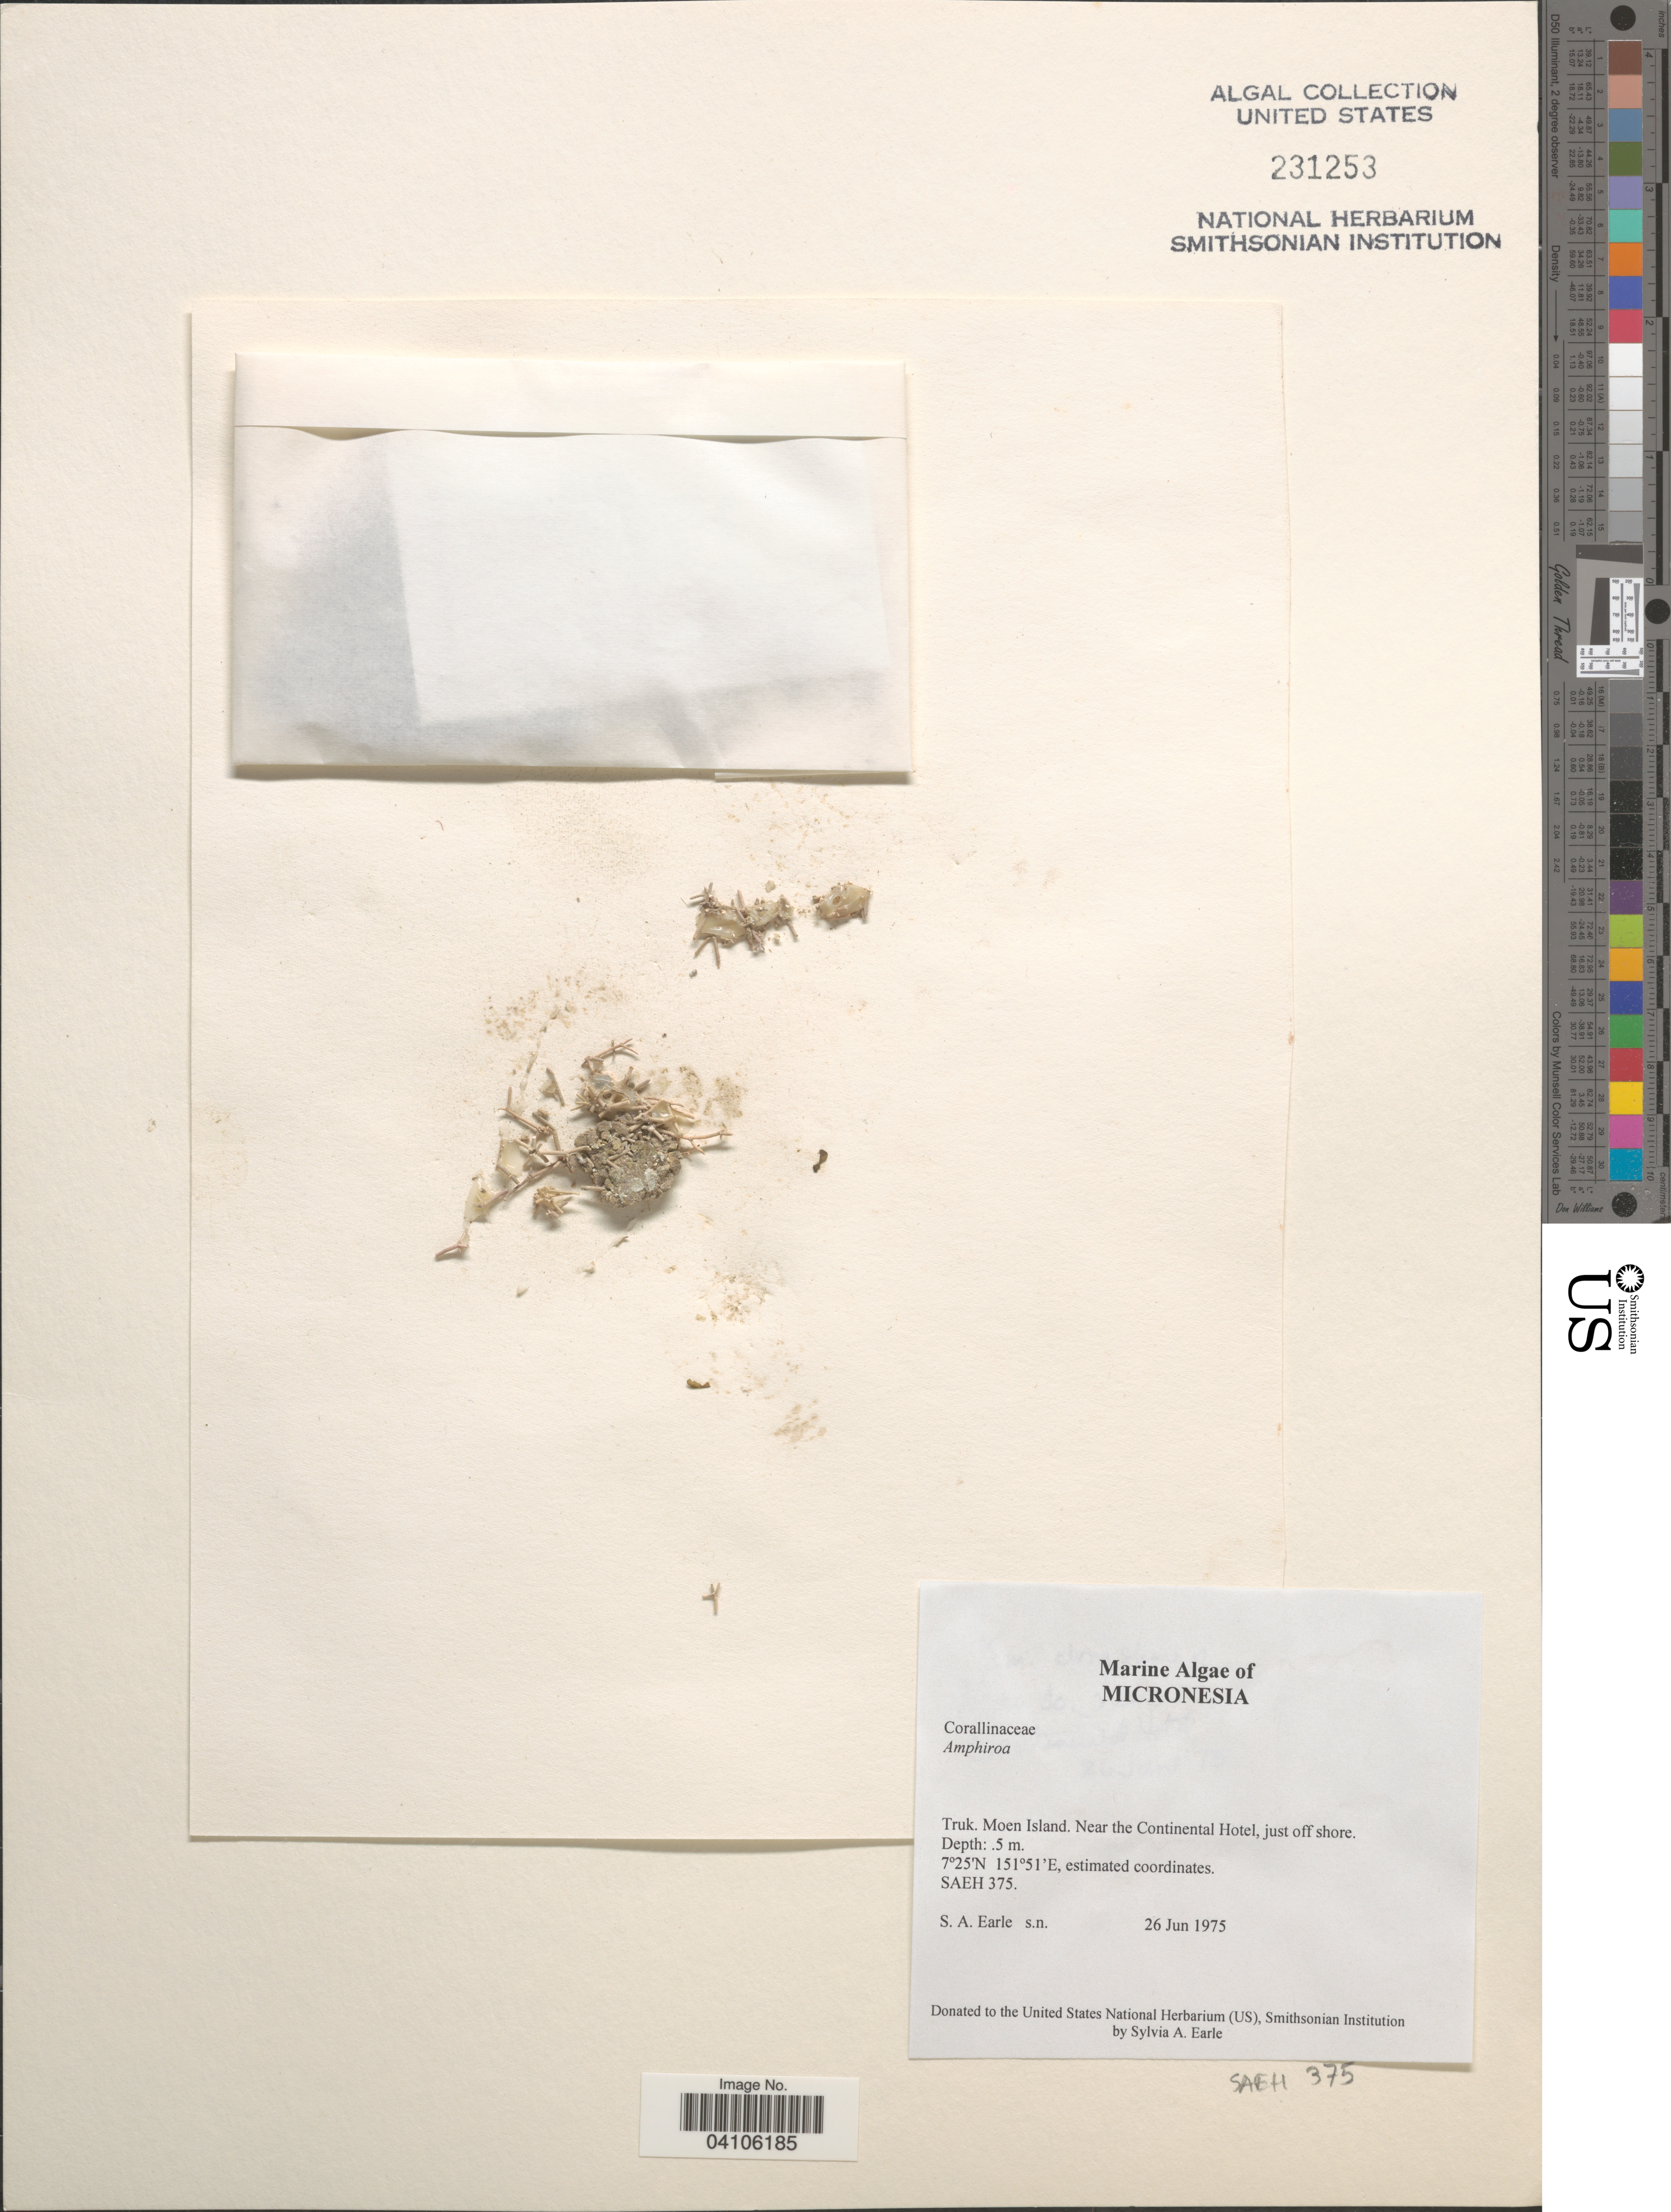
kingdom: Plantae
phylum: Rhodophyta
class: Florideophyceae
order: Corallinales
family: Lithophyllaceae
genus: Amphiroa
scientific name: Amphiroa sp.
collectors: S. A. Earle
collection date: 1975-06-26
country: Micronesia, Federated States of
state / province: Truk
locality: Moen Island. Near the Continental Hotel, just off shore. SAEH 375.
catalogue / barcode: US 231253